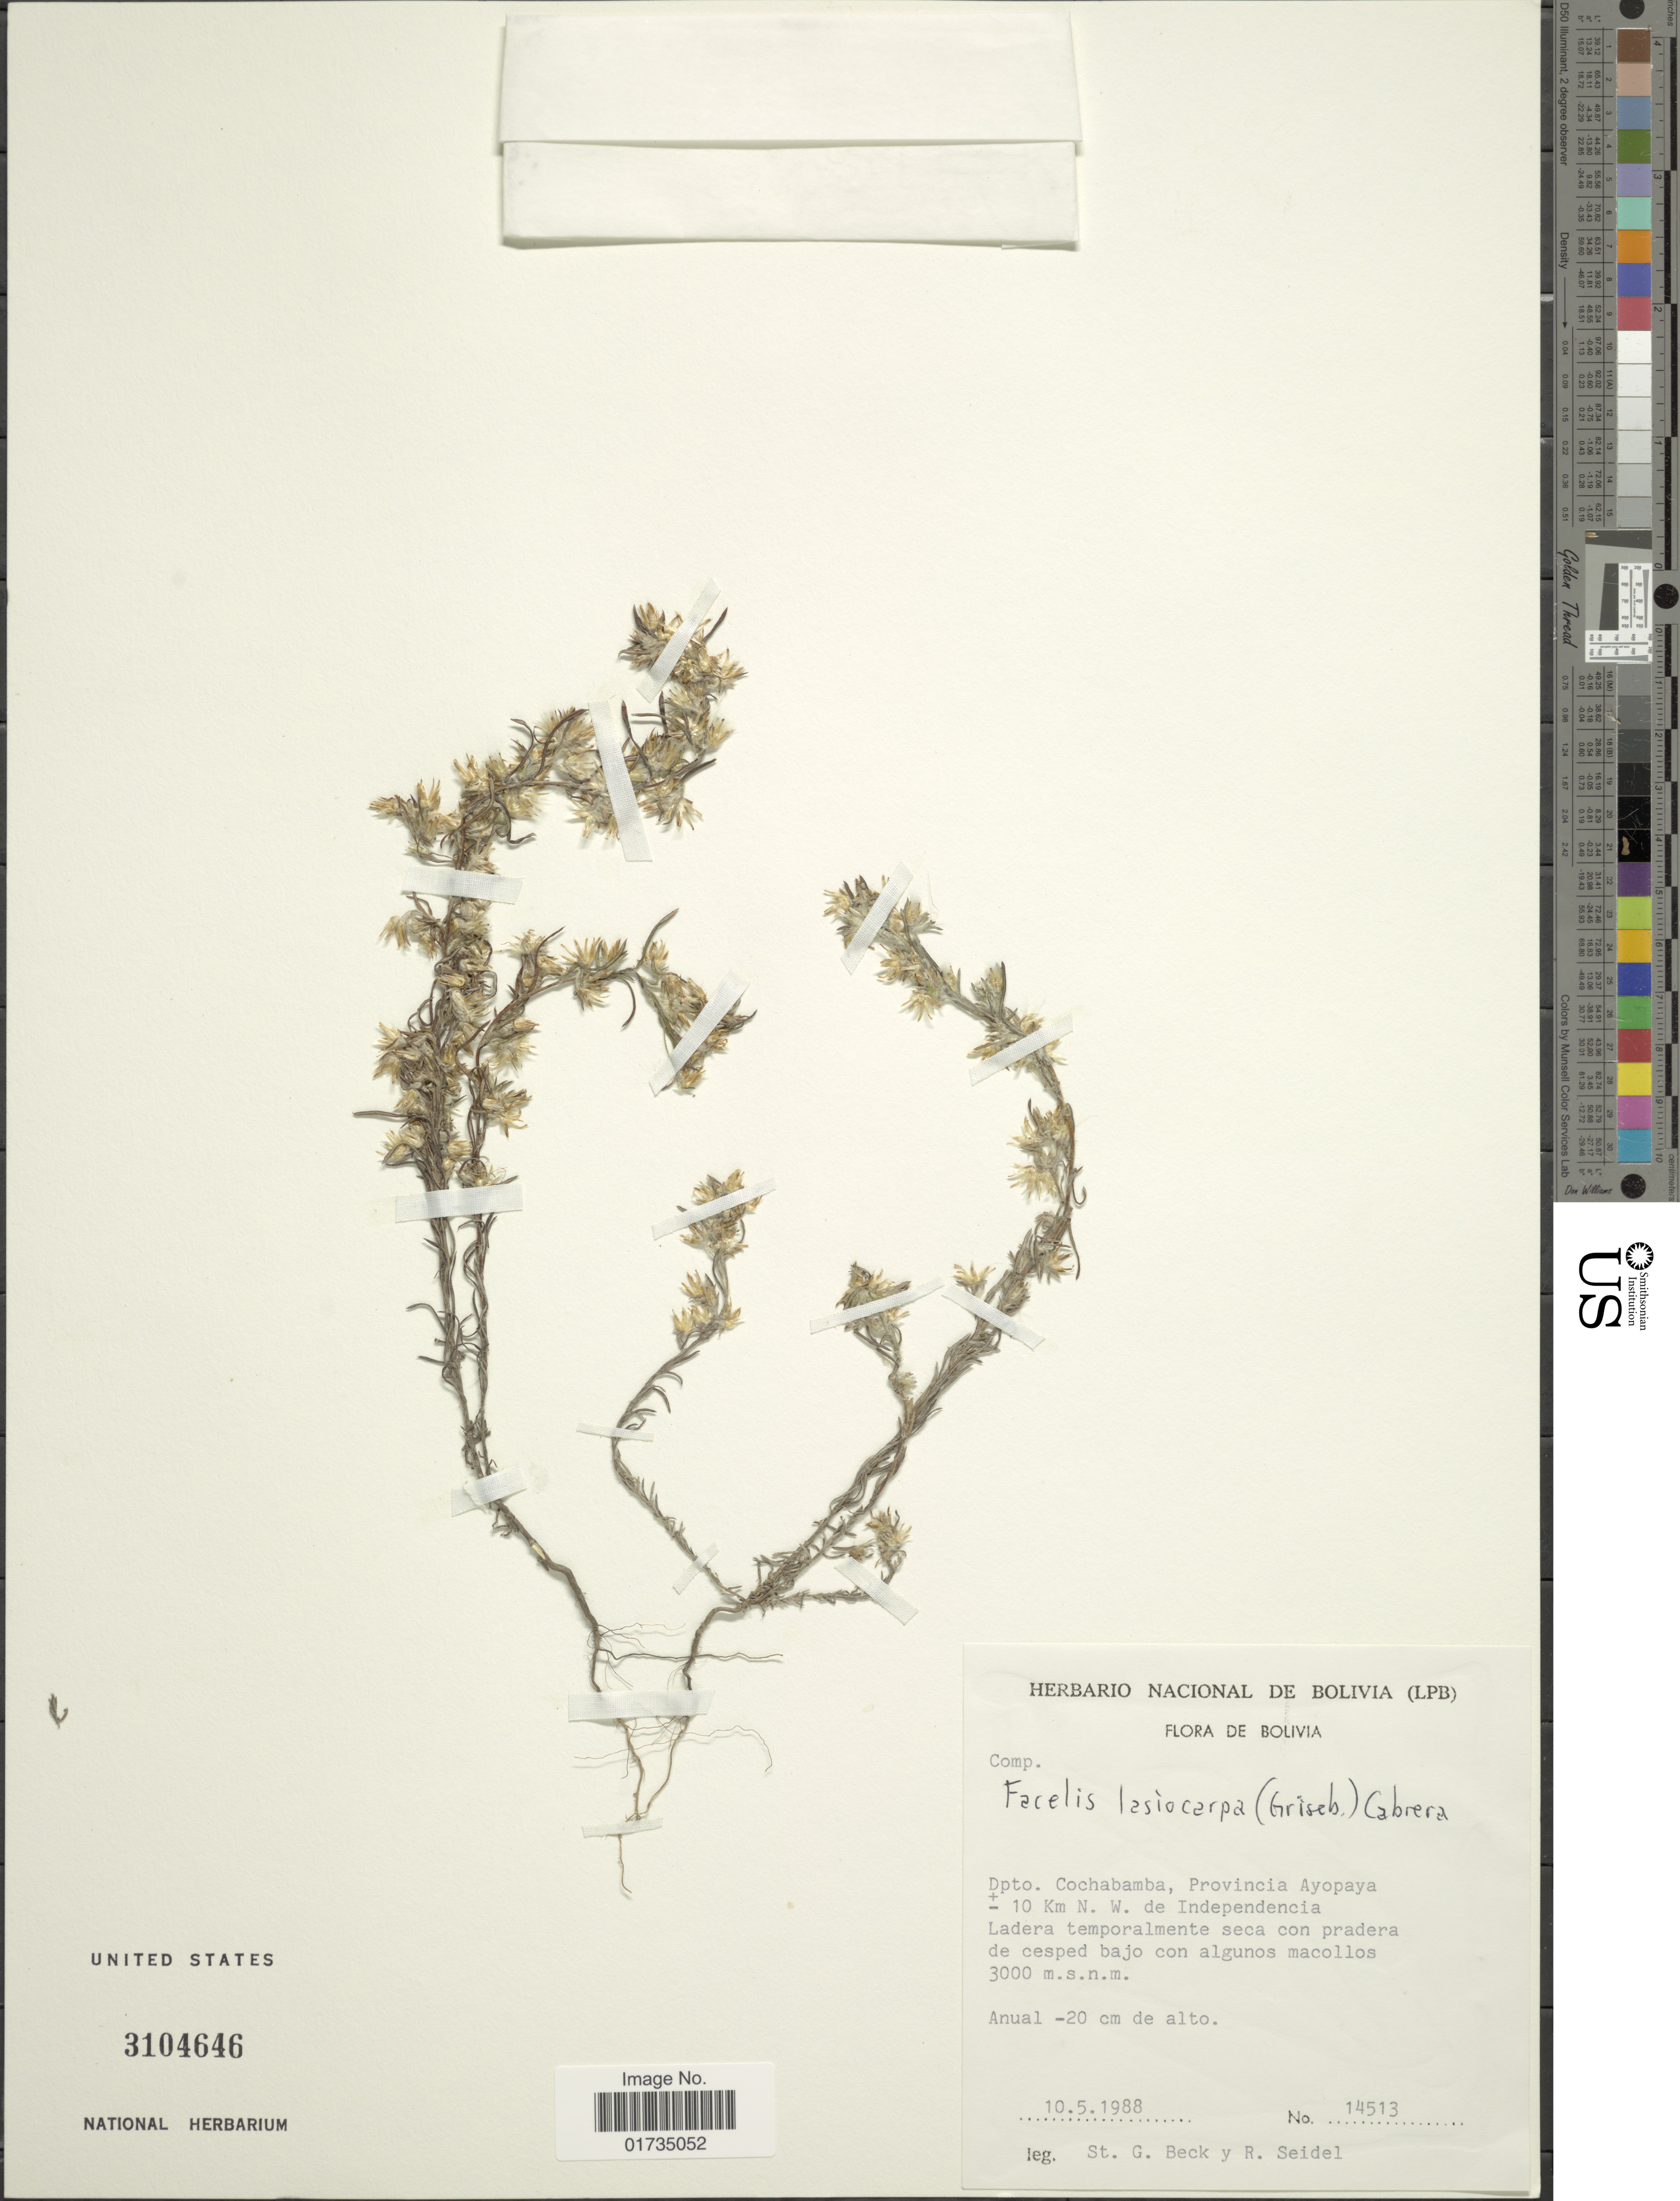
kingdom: Plantae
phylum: Tracheophyta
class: Magnoliopsida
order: Asterales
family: Asteraceae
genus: Facelis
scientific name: Facelis lasiocarpa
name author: (Griseb.) Cabrera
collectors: S. G. Beck & R. Seidel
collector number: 14513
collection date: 1988-05-10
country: Bolivia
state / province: Cochabamba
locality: Bolivia. Dpto. Cochabamba, Provincia Ayopaya 10 km N.W. de Independencia Ladera temporalmente seca con pradera de cesped bajo con algunos macollos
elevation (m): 3000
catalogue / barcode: US 3104646